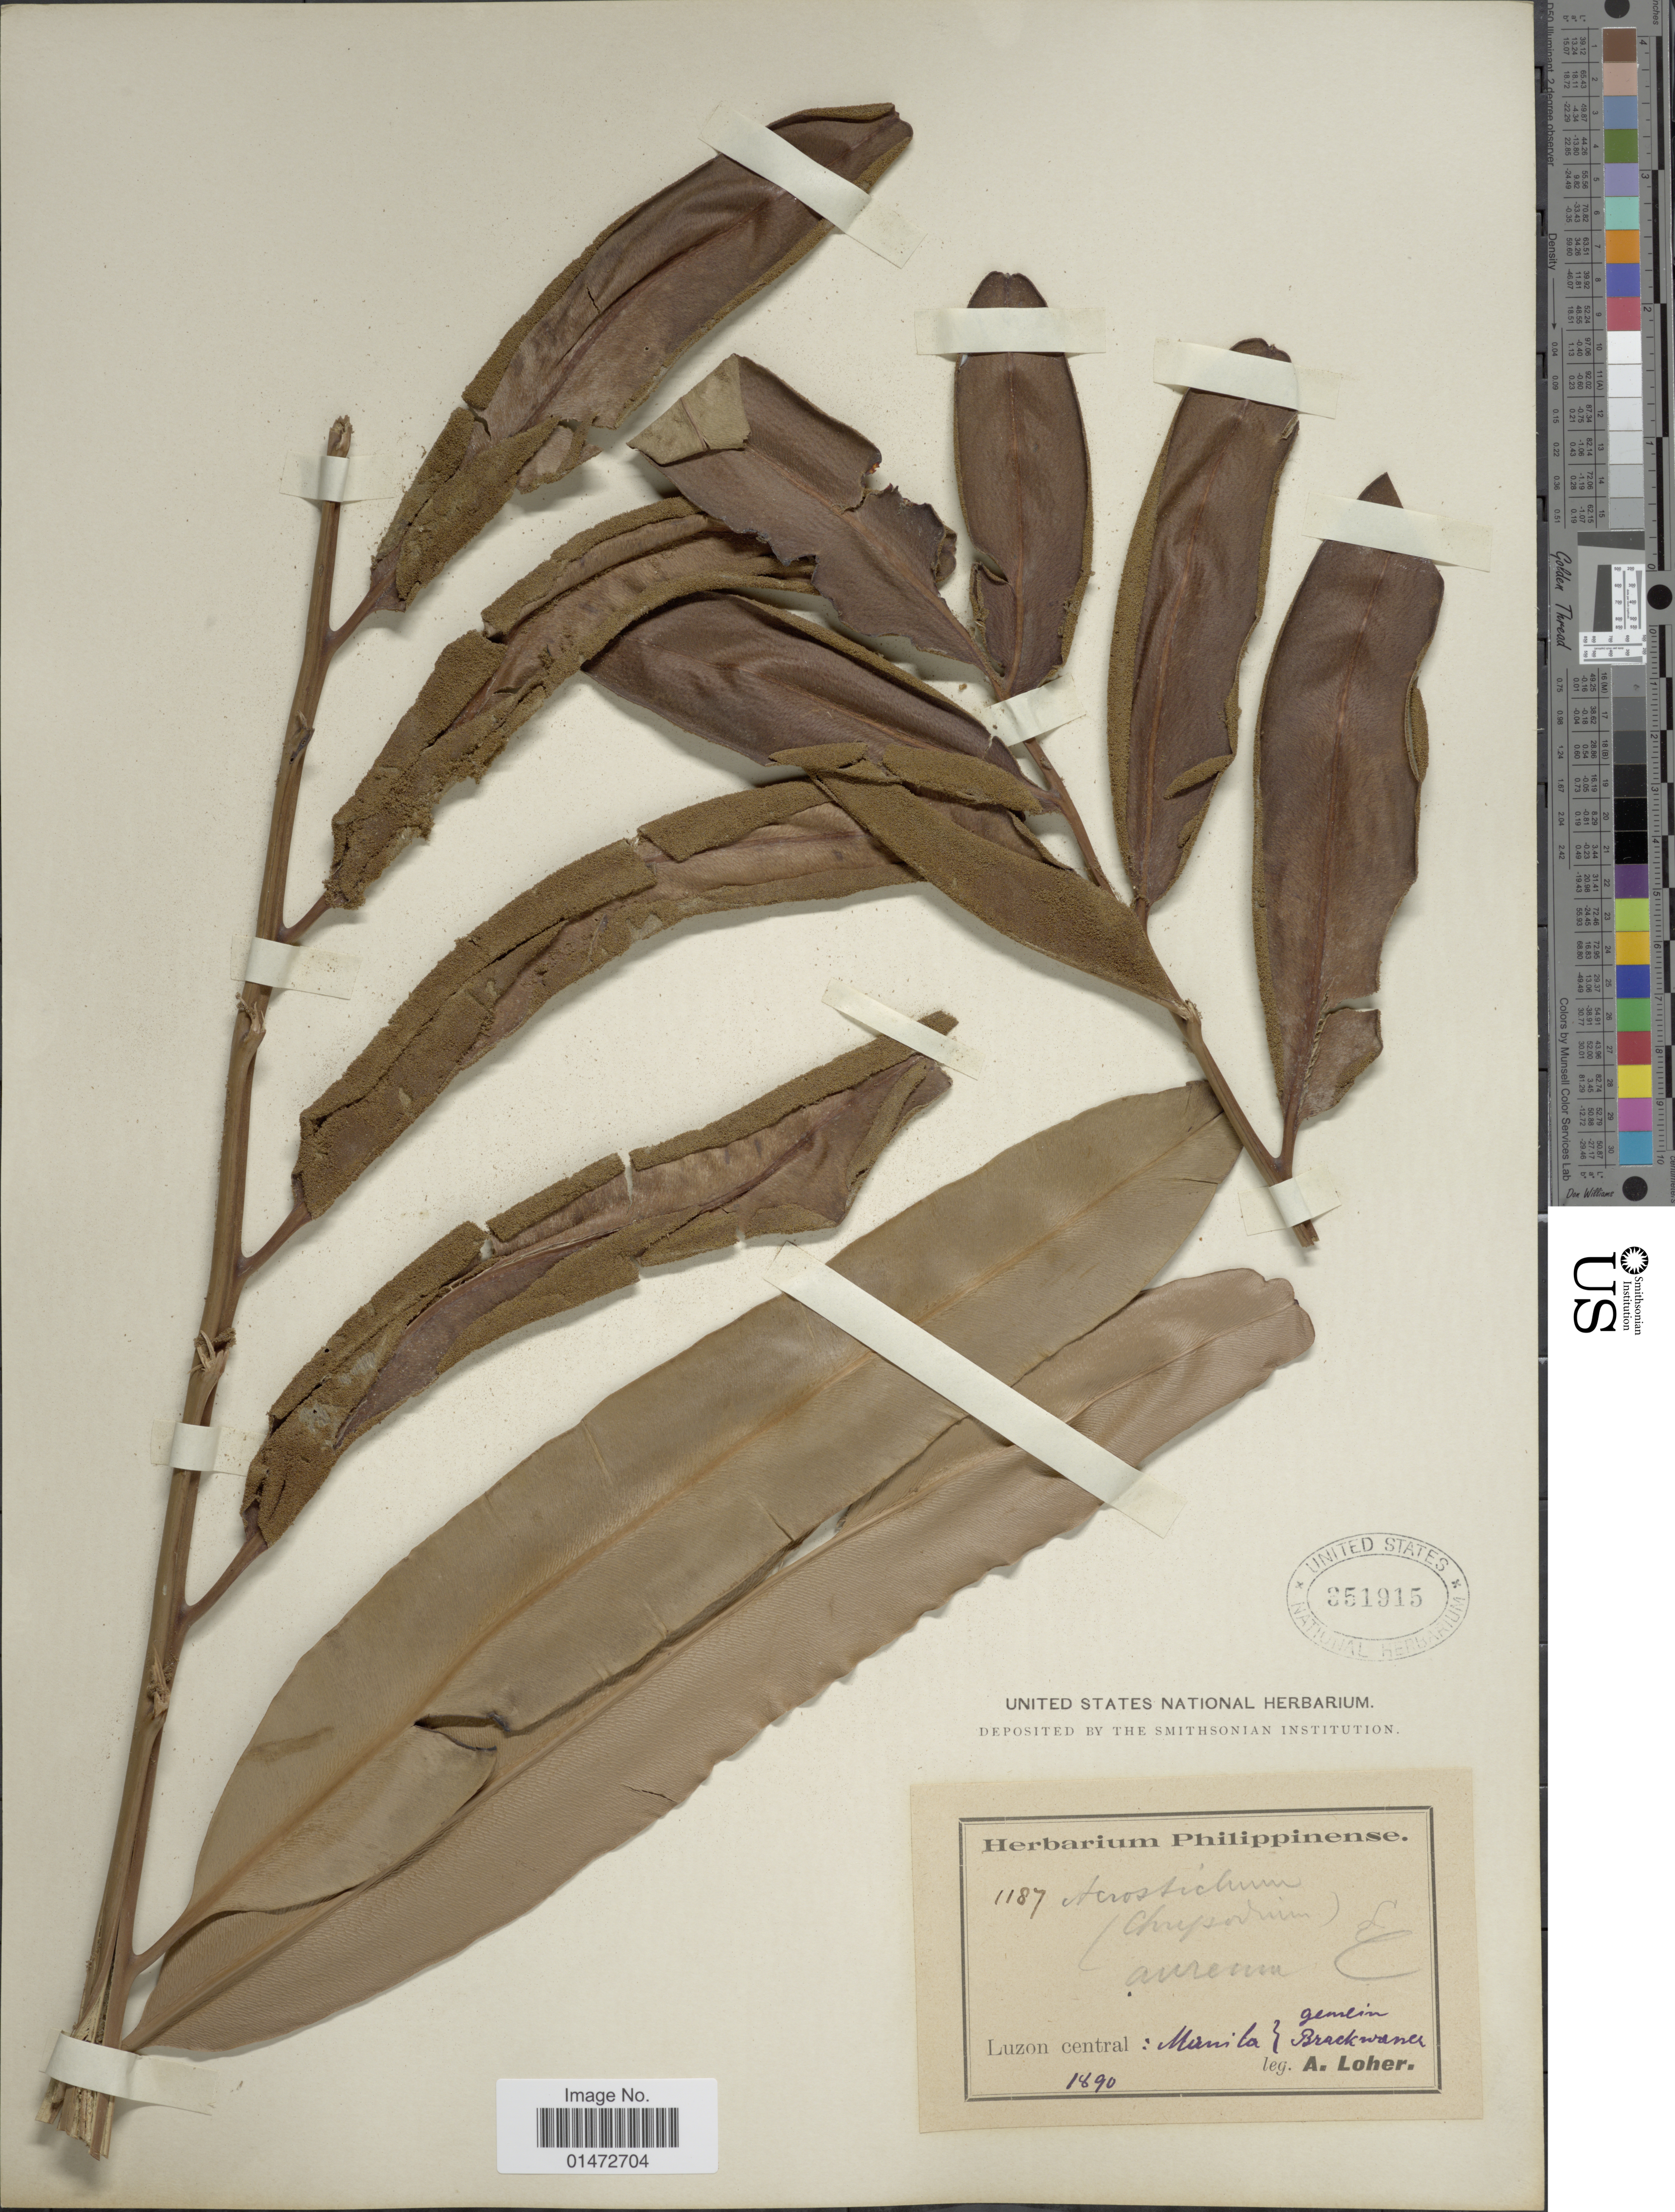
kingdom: Plantae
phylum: Tracheophyta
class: Polypodiopsida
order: Polypodiales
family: Pteridaceae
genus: Acrostichum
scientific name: Acrostichum aureum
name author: L.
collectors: A. Loher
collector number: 1187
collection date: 1890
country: Philippines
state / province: Central Luzon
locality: Manila} gerein Brackwasser (English translation: Clean brackish water)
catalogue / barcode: US 351915